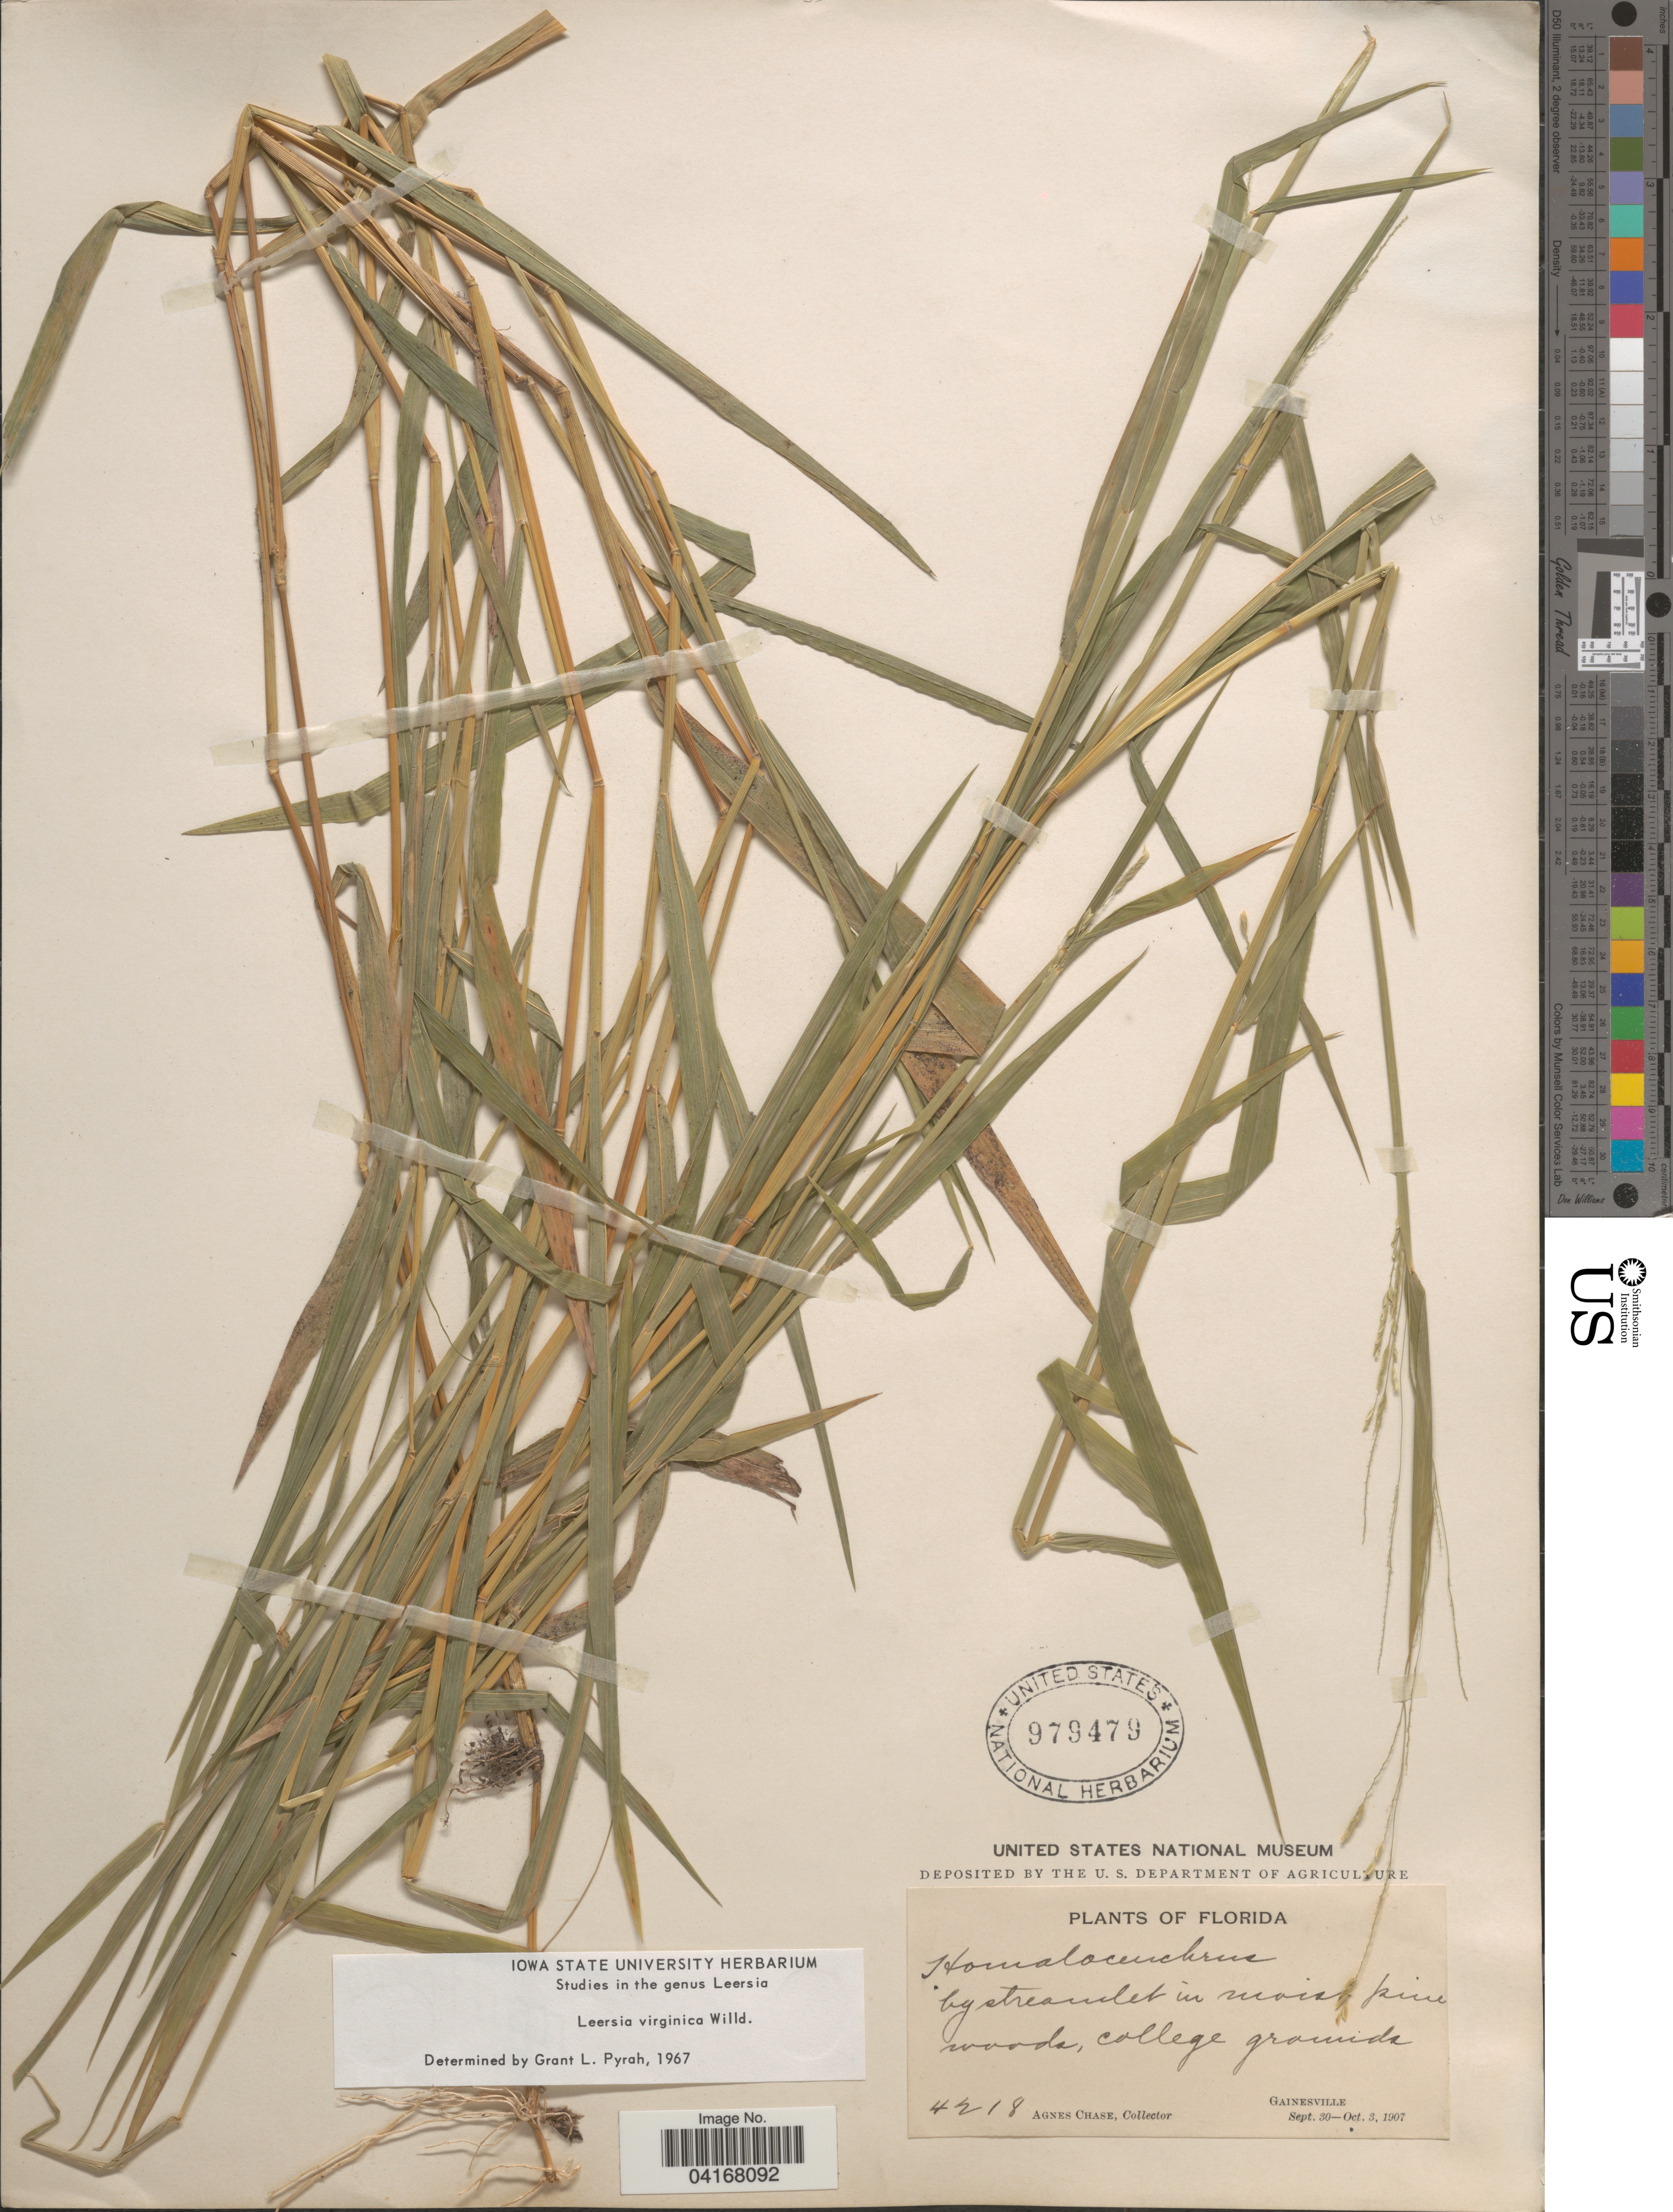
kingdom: Plantae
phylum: Tracheophyta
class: Liliopsida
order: Poales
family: Poaceae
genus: Leersia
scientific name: Leersia virginica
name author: Willd.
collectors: A. Chase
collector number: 4218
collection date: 1907-09-30/1907-10-03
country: United States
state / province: Florida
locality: College grounds. Gainesville.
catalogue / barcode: US 979479